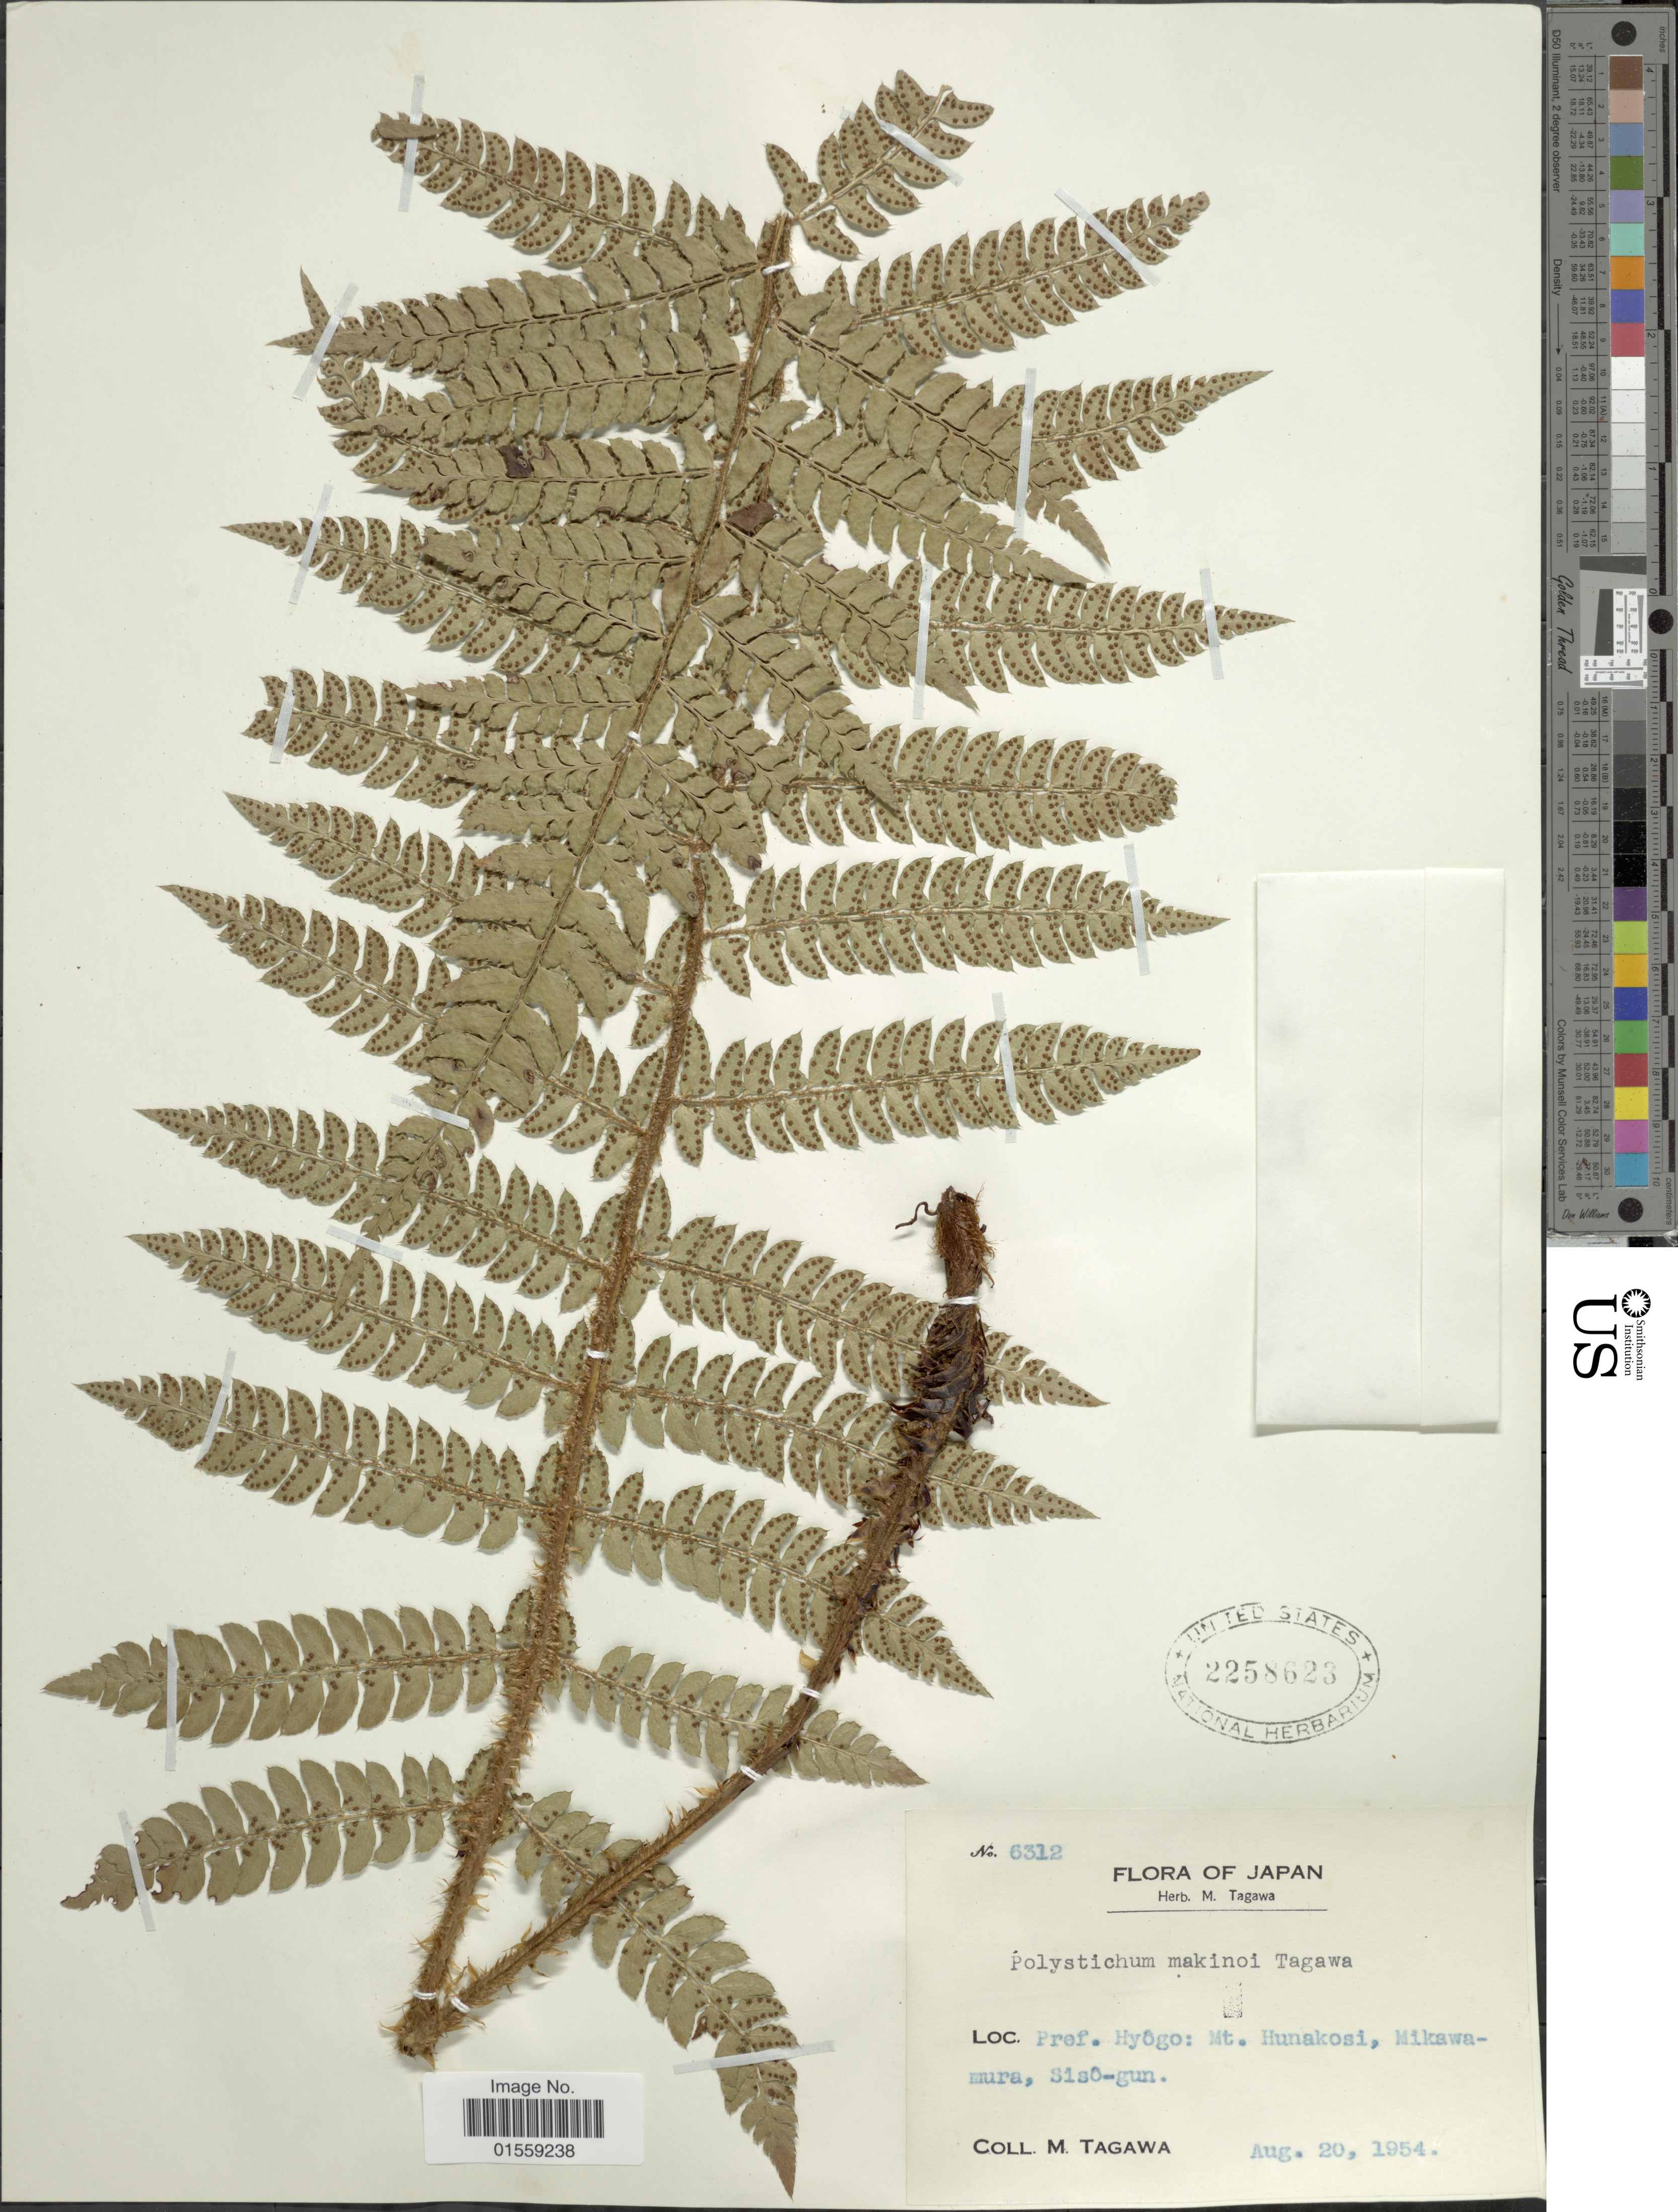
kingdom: Plantae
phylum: Tracheophyta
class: Polypodiopsida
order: Polypodiales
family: Dryopteridaceae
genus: Polystichum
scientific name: Polystichum makinoi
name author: (Tagawa) Tagawa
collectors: M. Tagawa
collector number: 6312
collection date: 1954-08-20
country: Japan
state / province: Hyogo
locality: Pref. Hyogo: Mt. Hunakosi, Mikawamura, Siso-gun.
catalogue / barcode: US 2258623